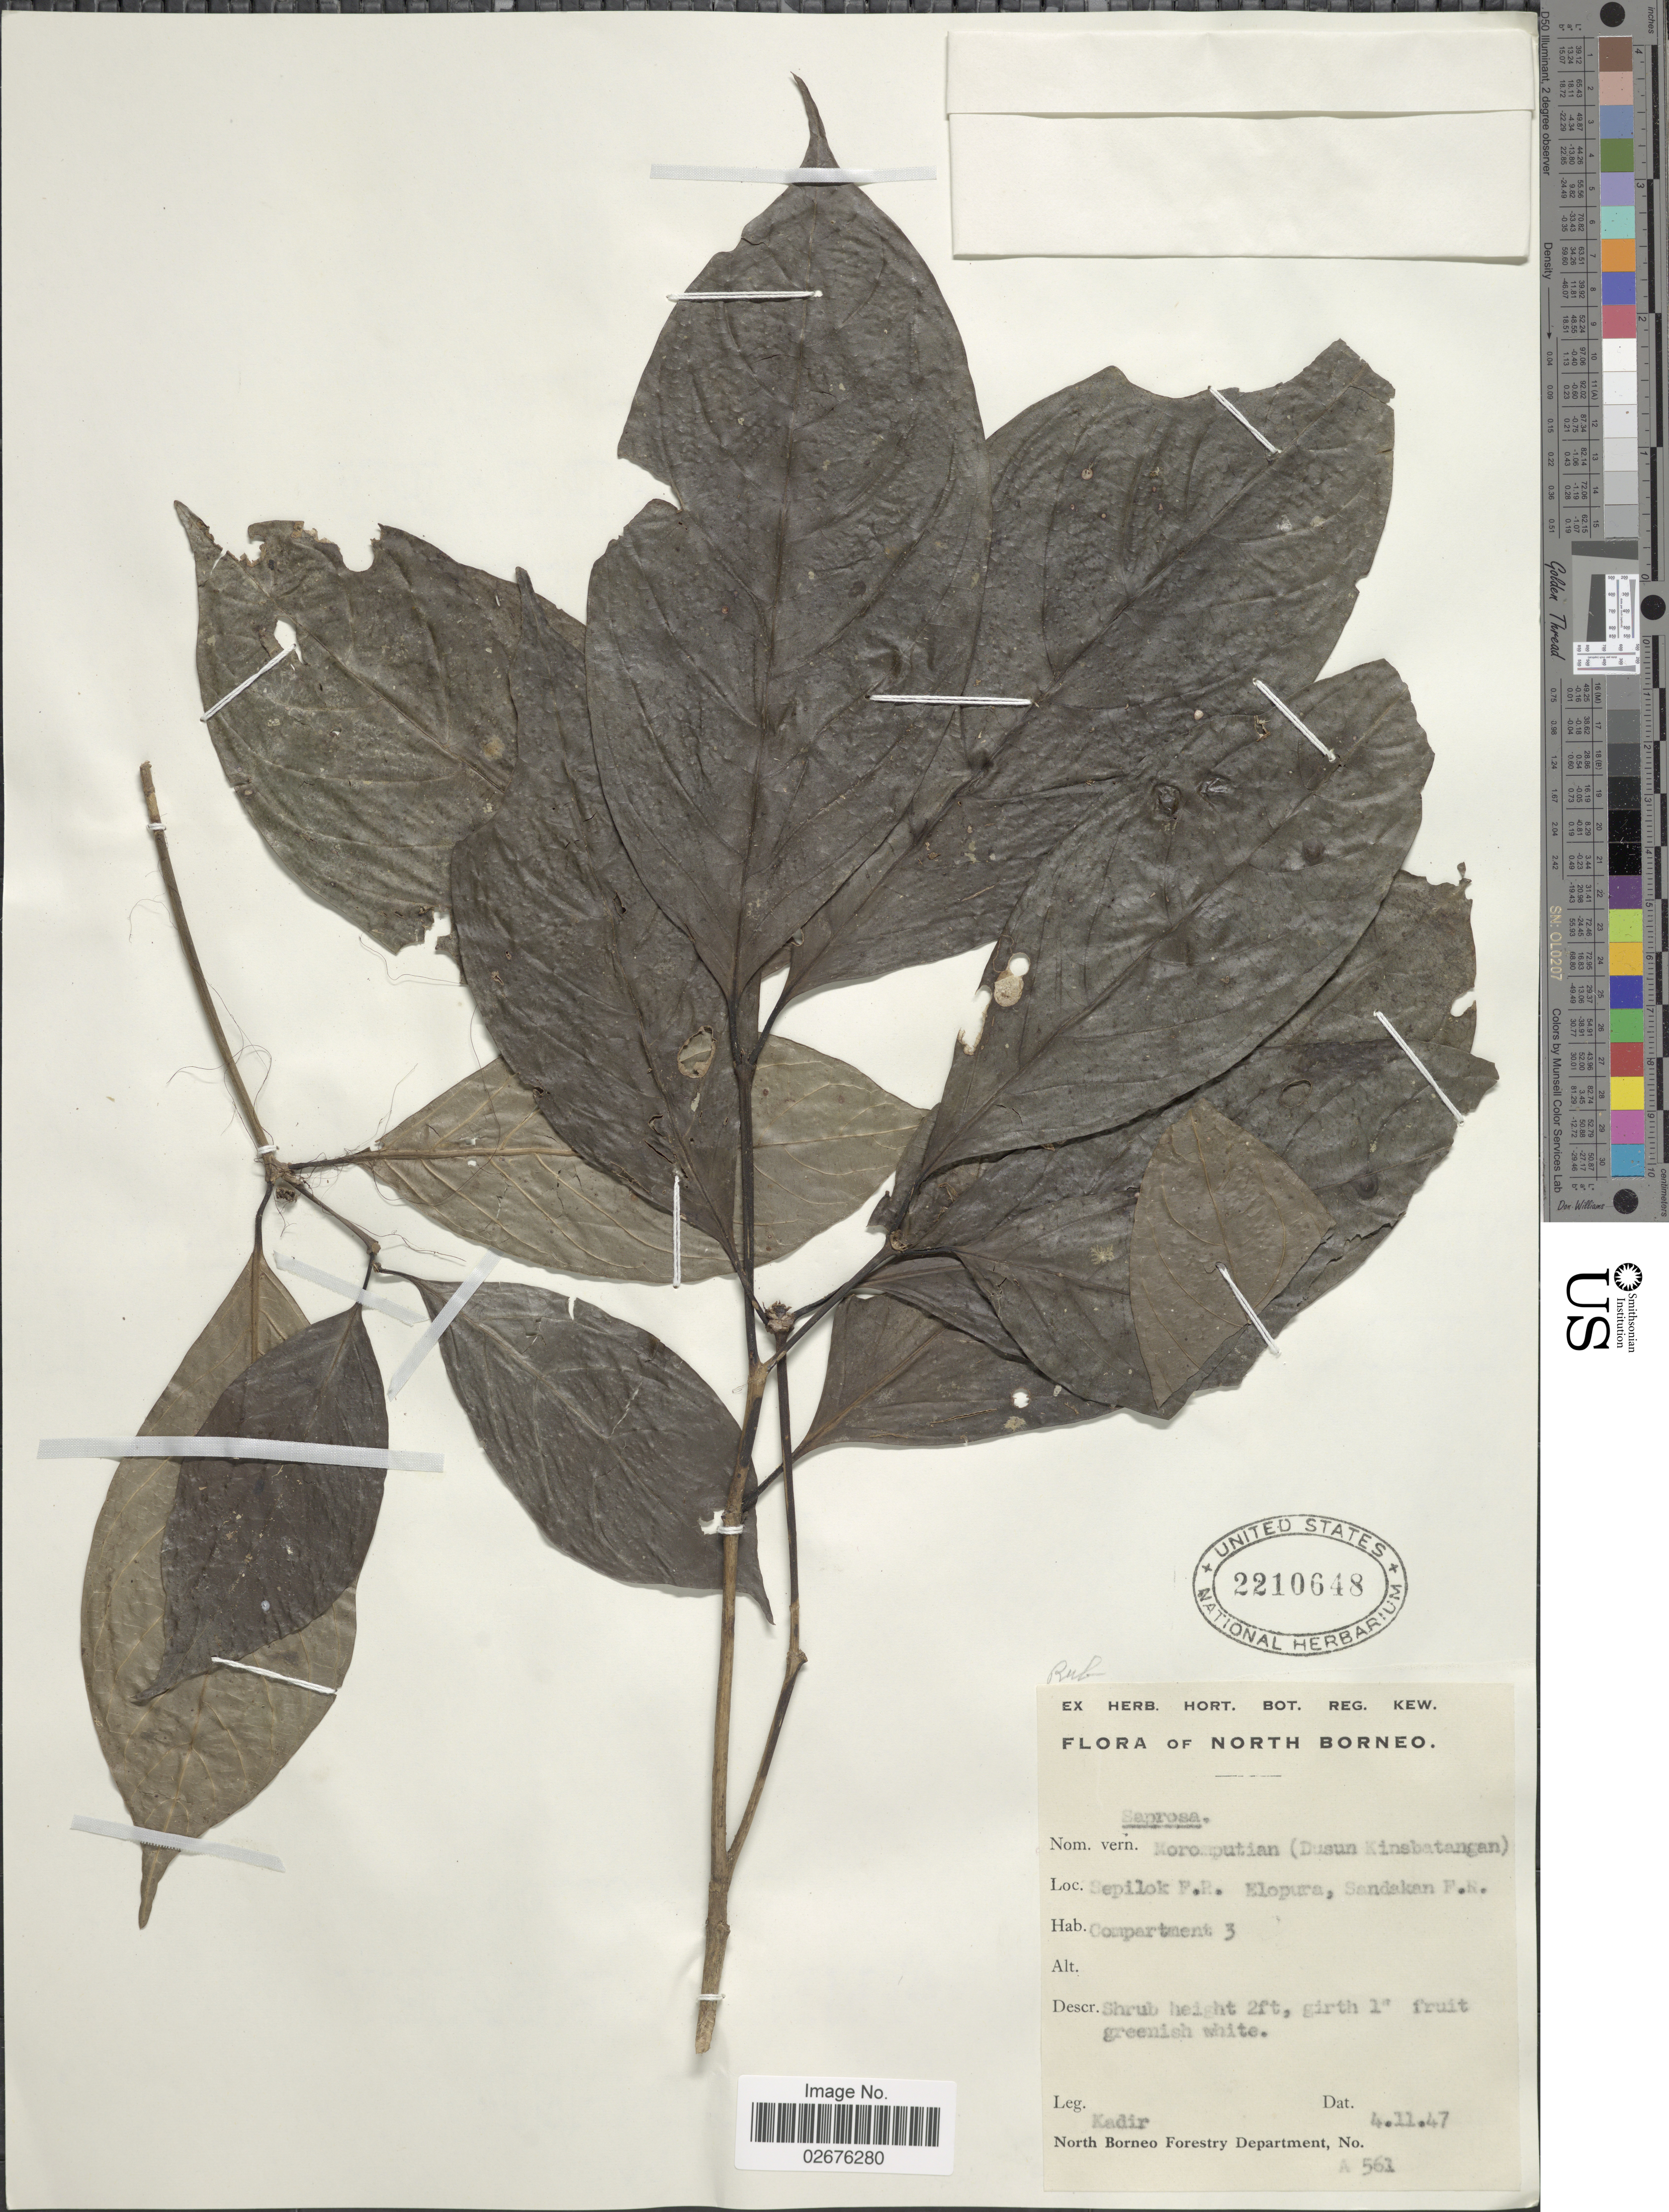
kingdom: Plantae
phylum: Tracheophyta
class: Magnoliopsida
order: Gentianales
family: Rubiaceae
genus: Saprosma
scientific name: Saprosma sp.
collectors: -. Kadir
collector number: A561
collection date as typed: Transcribed d/m/y: 4/11/47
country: Malaysia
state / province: Sabah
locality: North Borneo. Sepilok F.R. Elopura, Sandakan F.R. Compartment 3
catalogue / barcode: US 2210648